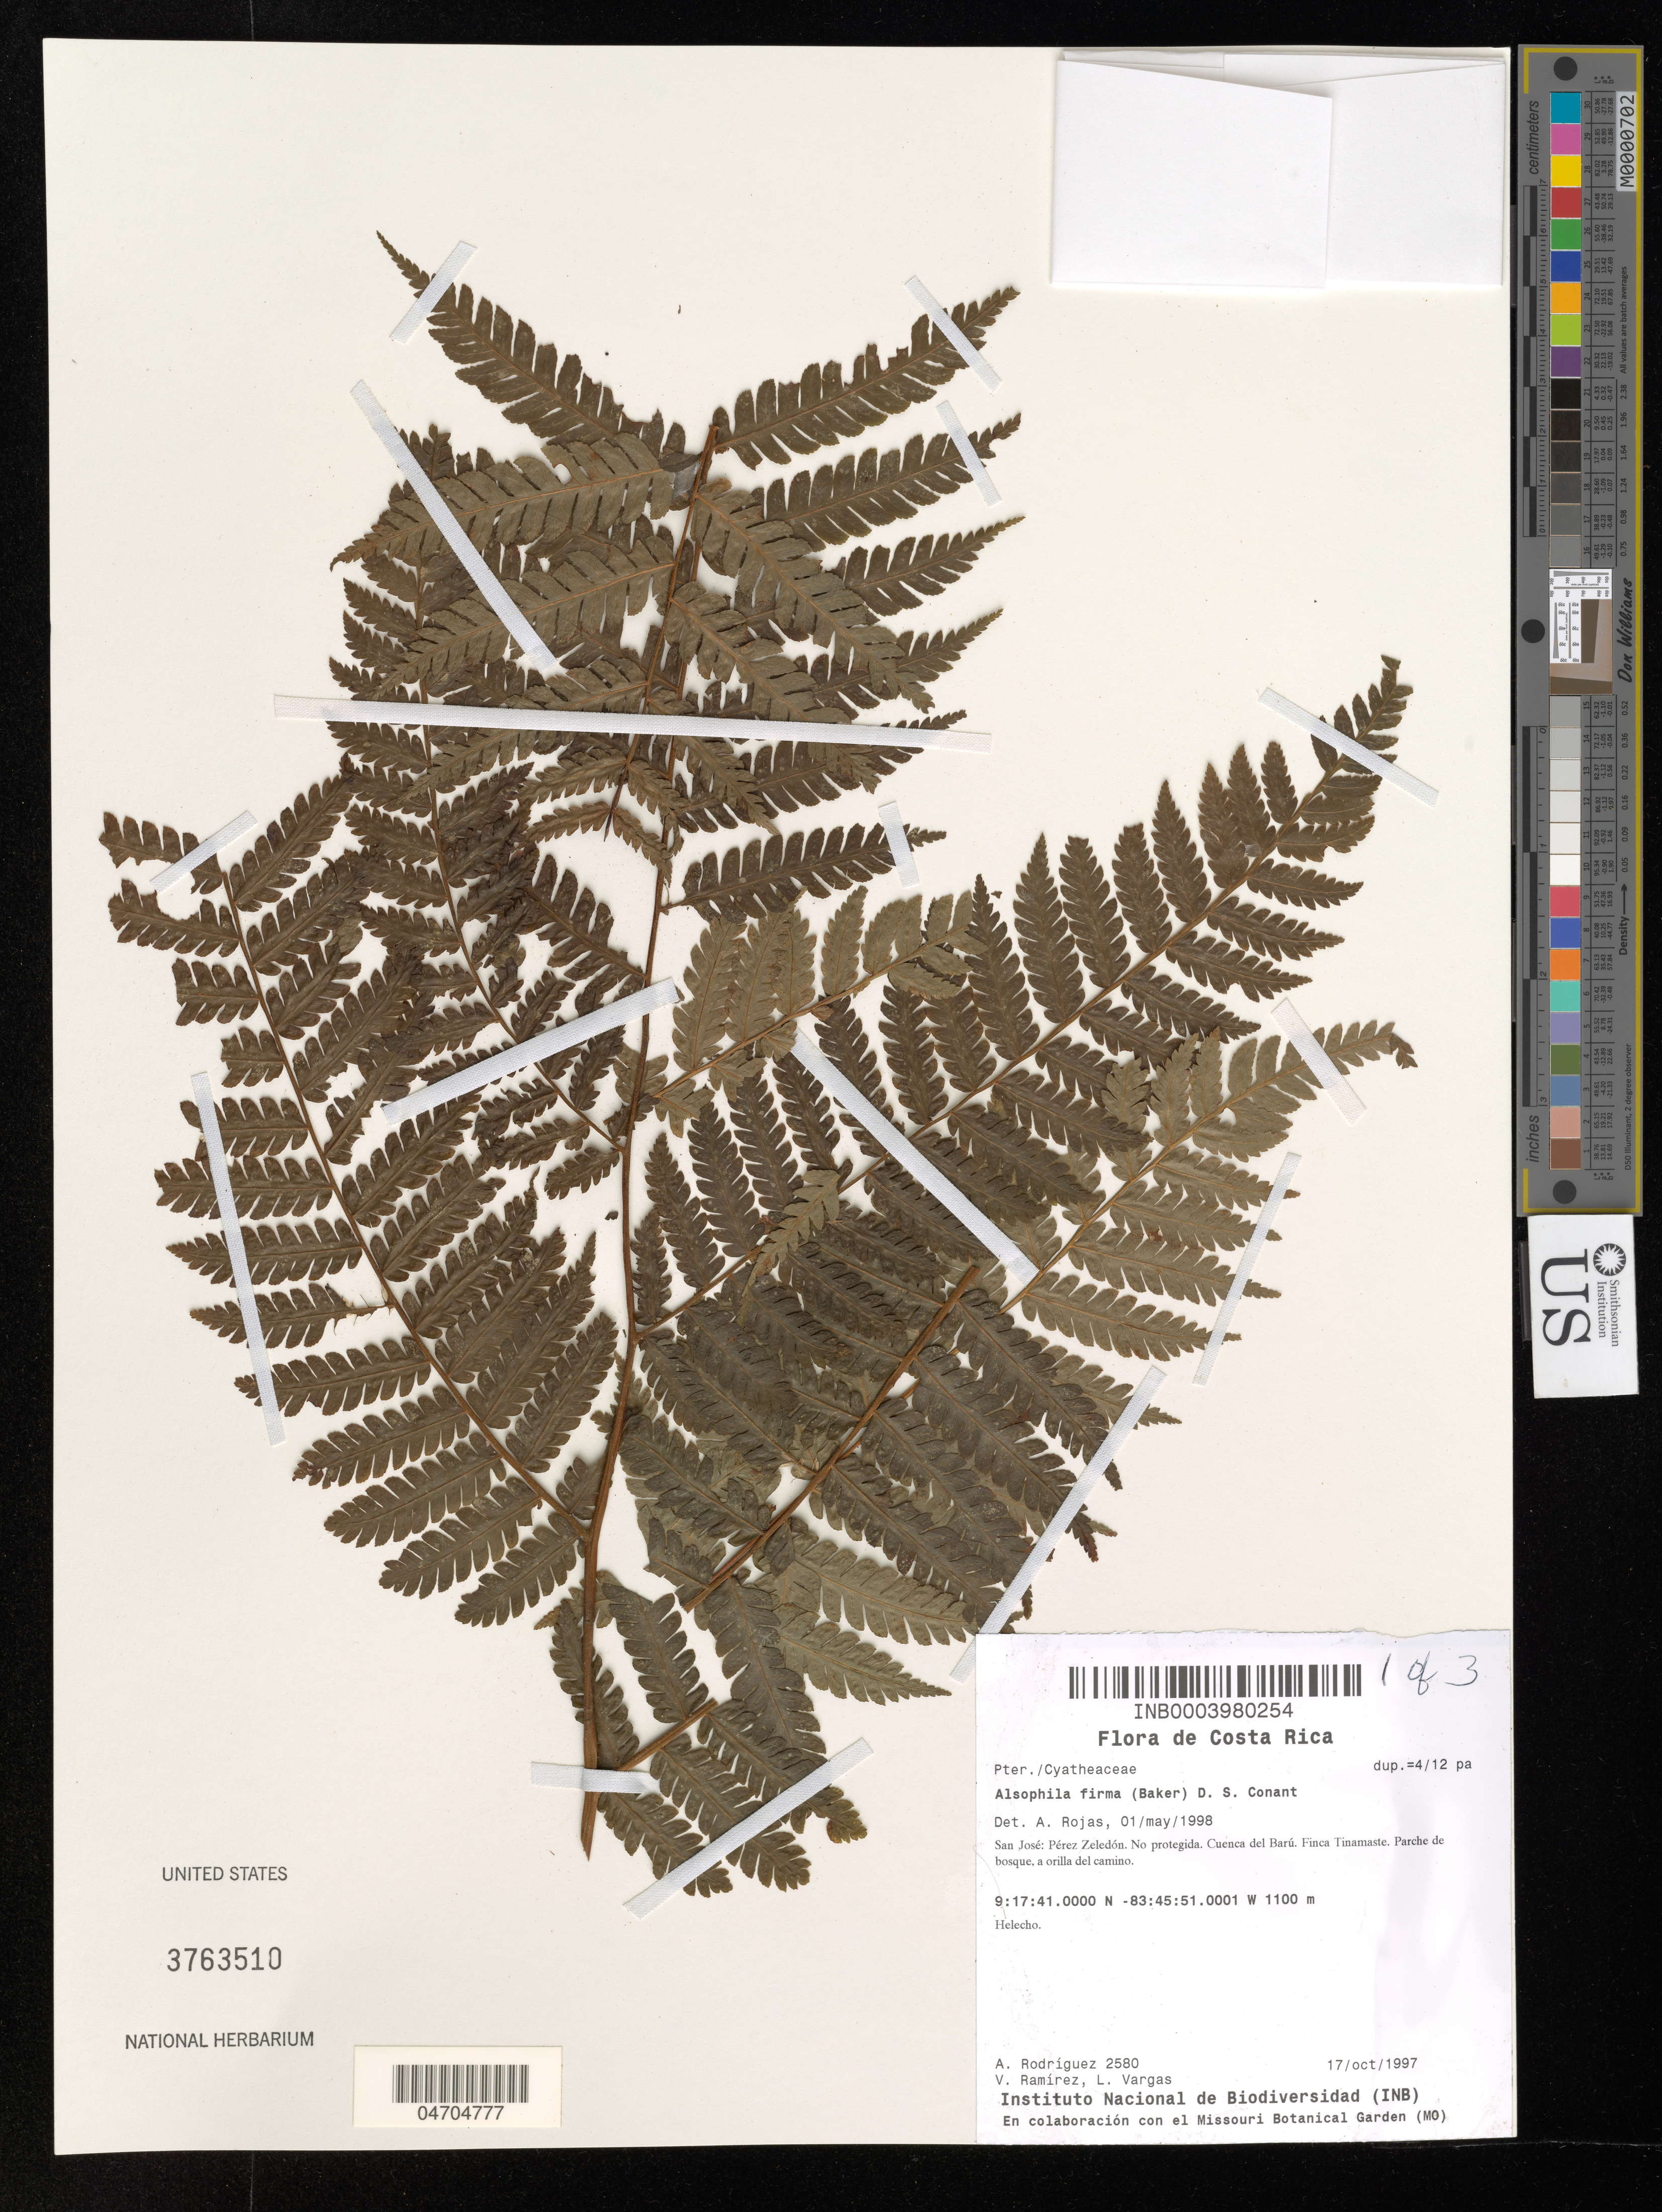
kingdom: Plantae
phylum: Tracheophyta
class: Polypodiopsida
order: Cyatheales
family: Cyatheaceae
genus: Alsophila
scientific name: Alsophila firma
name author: (Baker) D.S. Conant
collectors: A. Rodríguez, V. Ramirez & L. Vargas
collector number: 2580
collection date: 1997-10-17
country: Costa Rica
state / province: San José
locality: Pérez Zeledón. No protegida. Cuenca del Barú. Finca Tinamaste.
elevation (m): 1100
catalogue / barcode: US 3763510